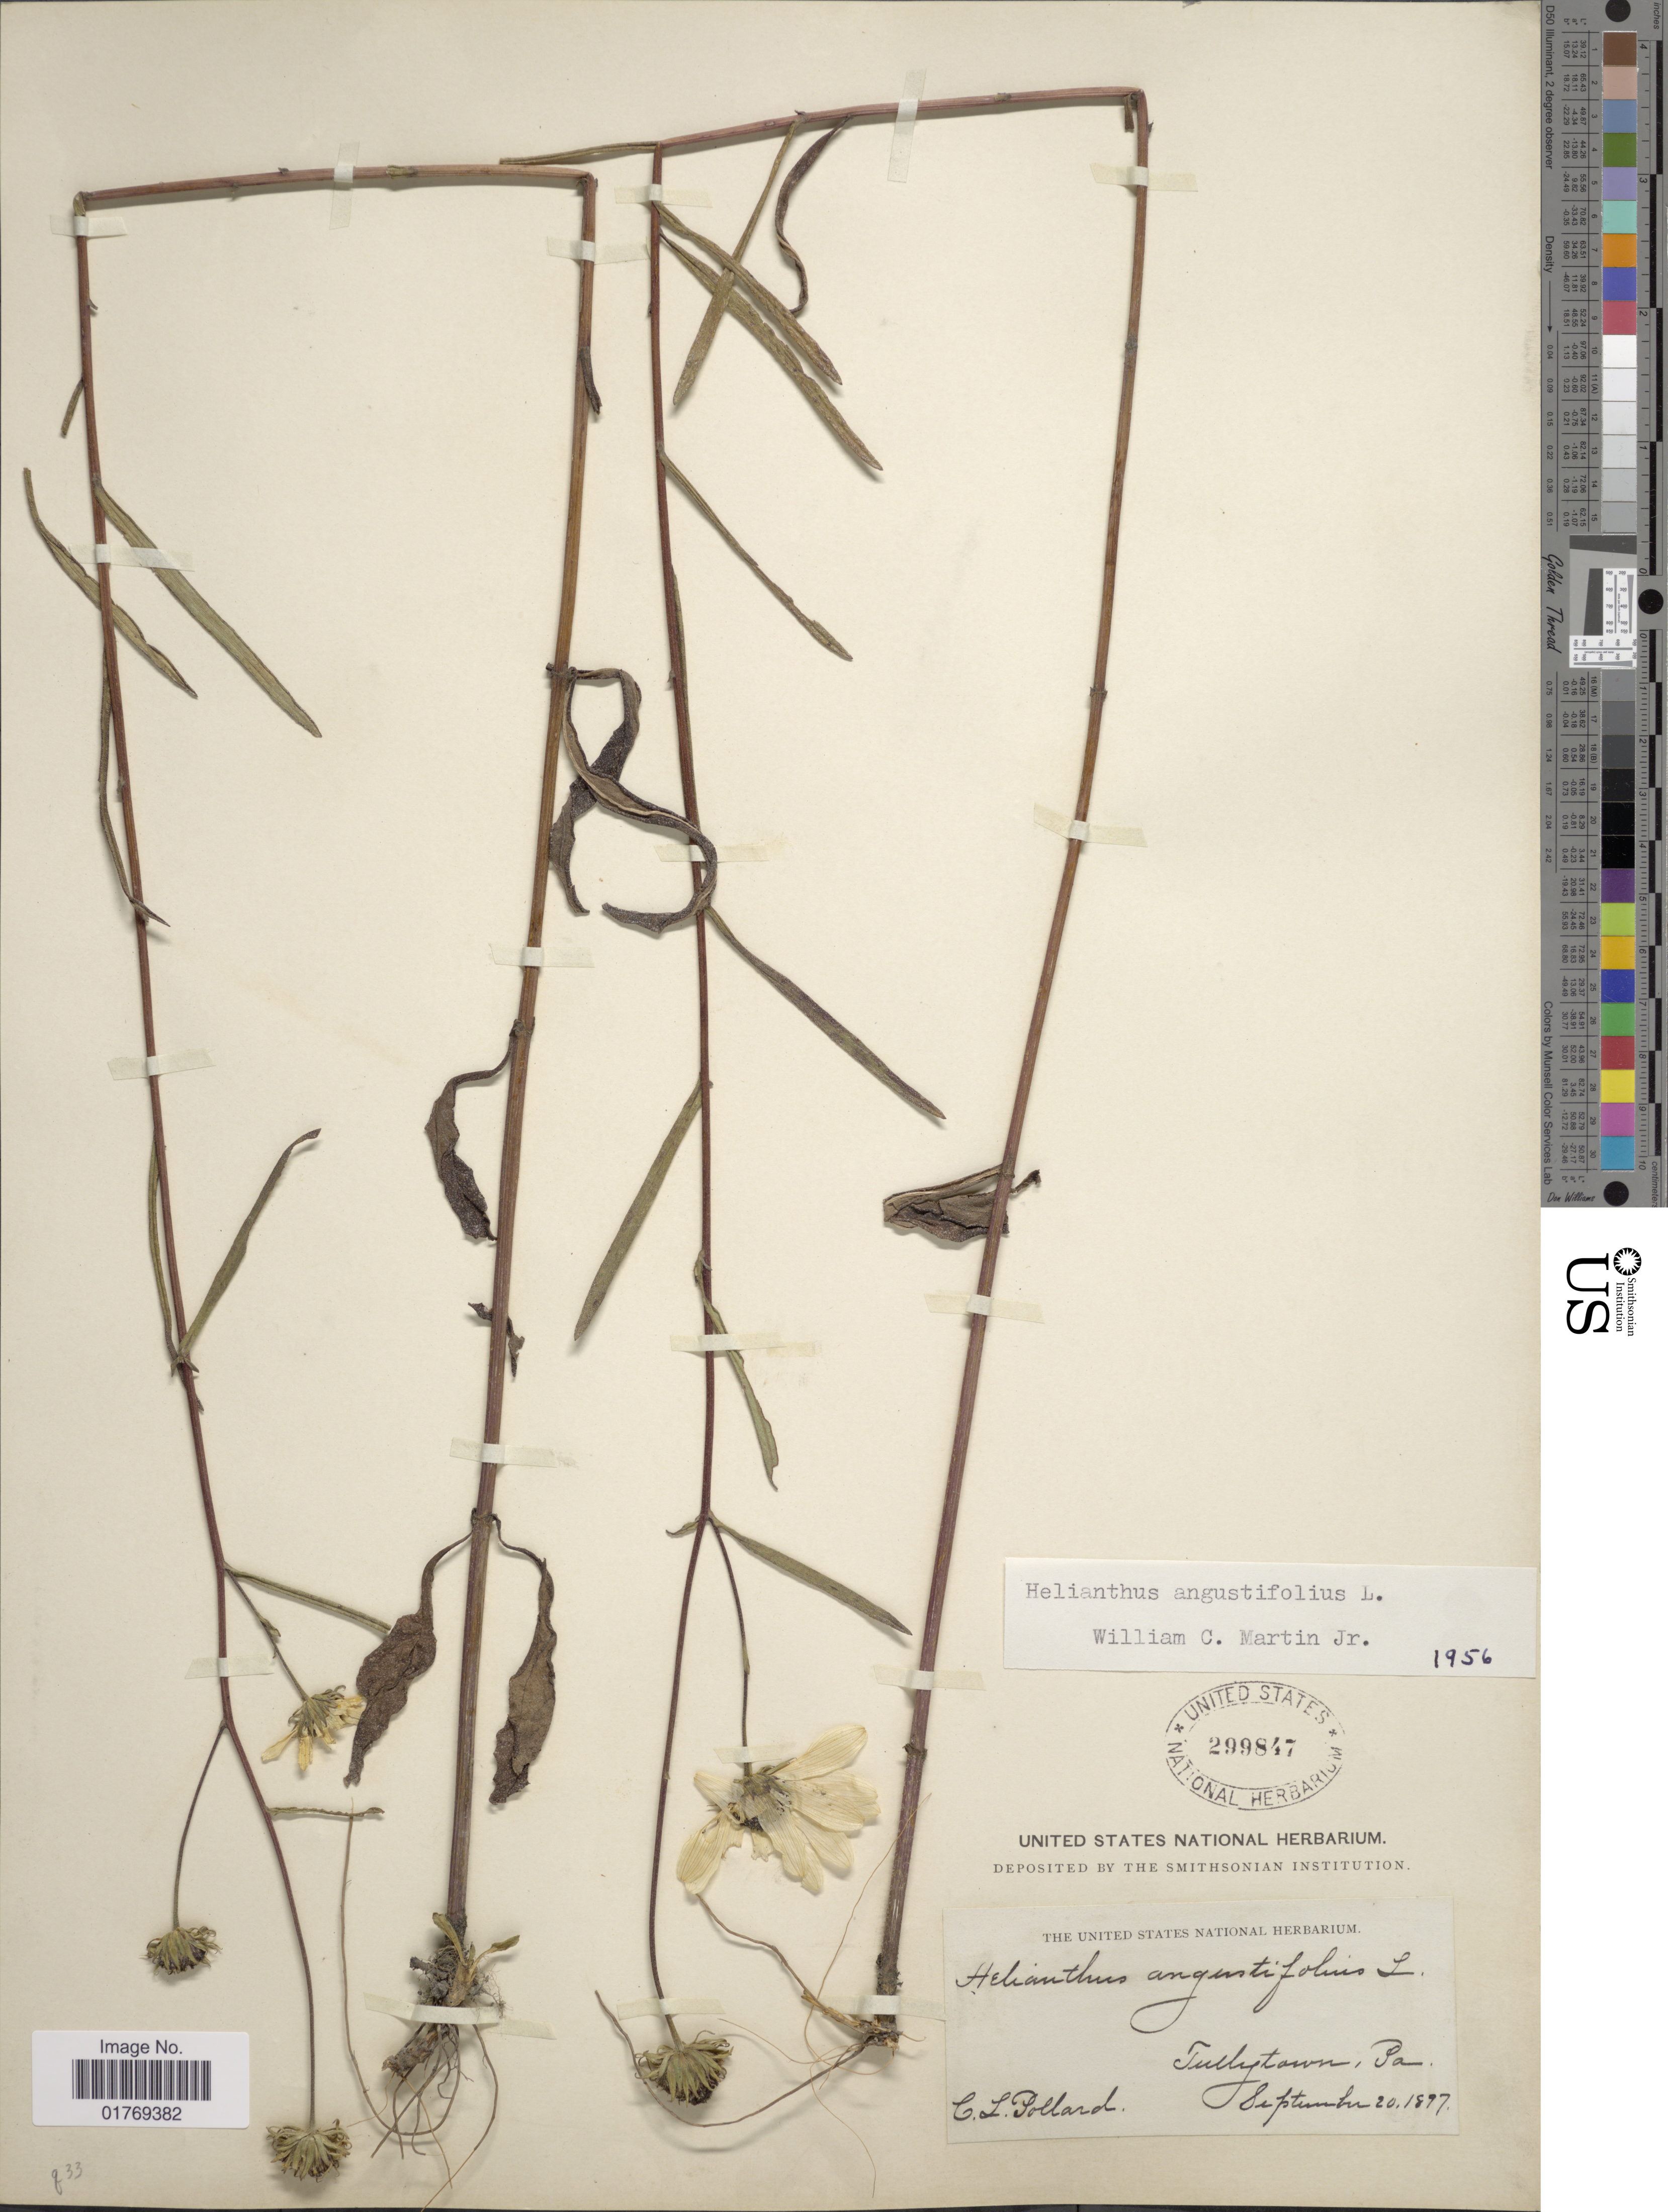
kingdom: Plantae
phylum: Tracheophyta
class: Magnoliopsida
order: Asterales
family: Asteraceae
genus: Helianthus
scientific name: Helianthus angustifolius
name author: L.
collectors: C. L. Pollard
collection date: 1897-09-20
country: United States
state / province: Pennsylvania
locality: Tullytown, Pa.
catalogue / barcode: US 299847